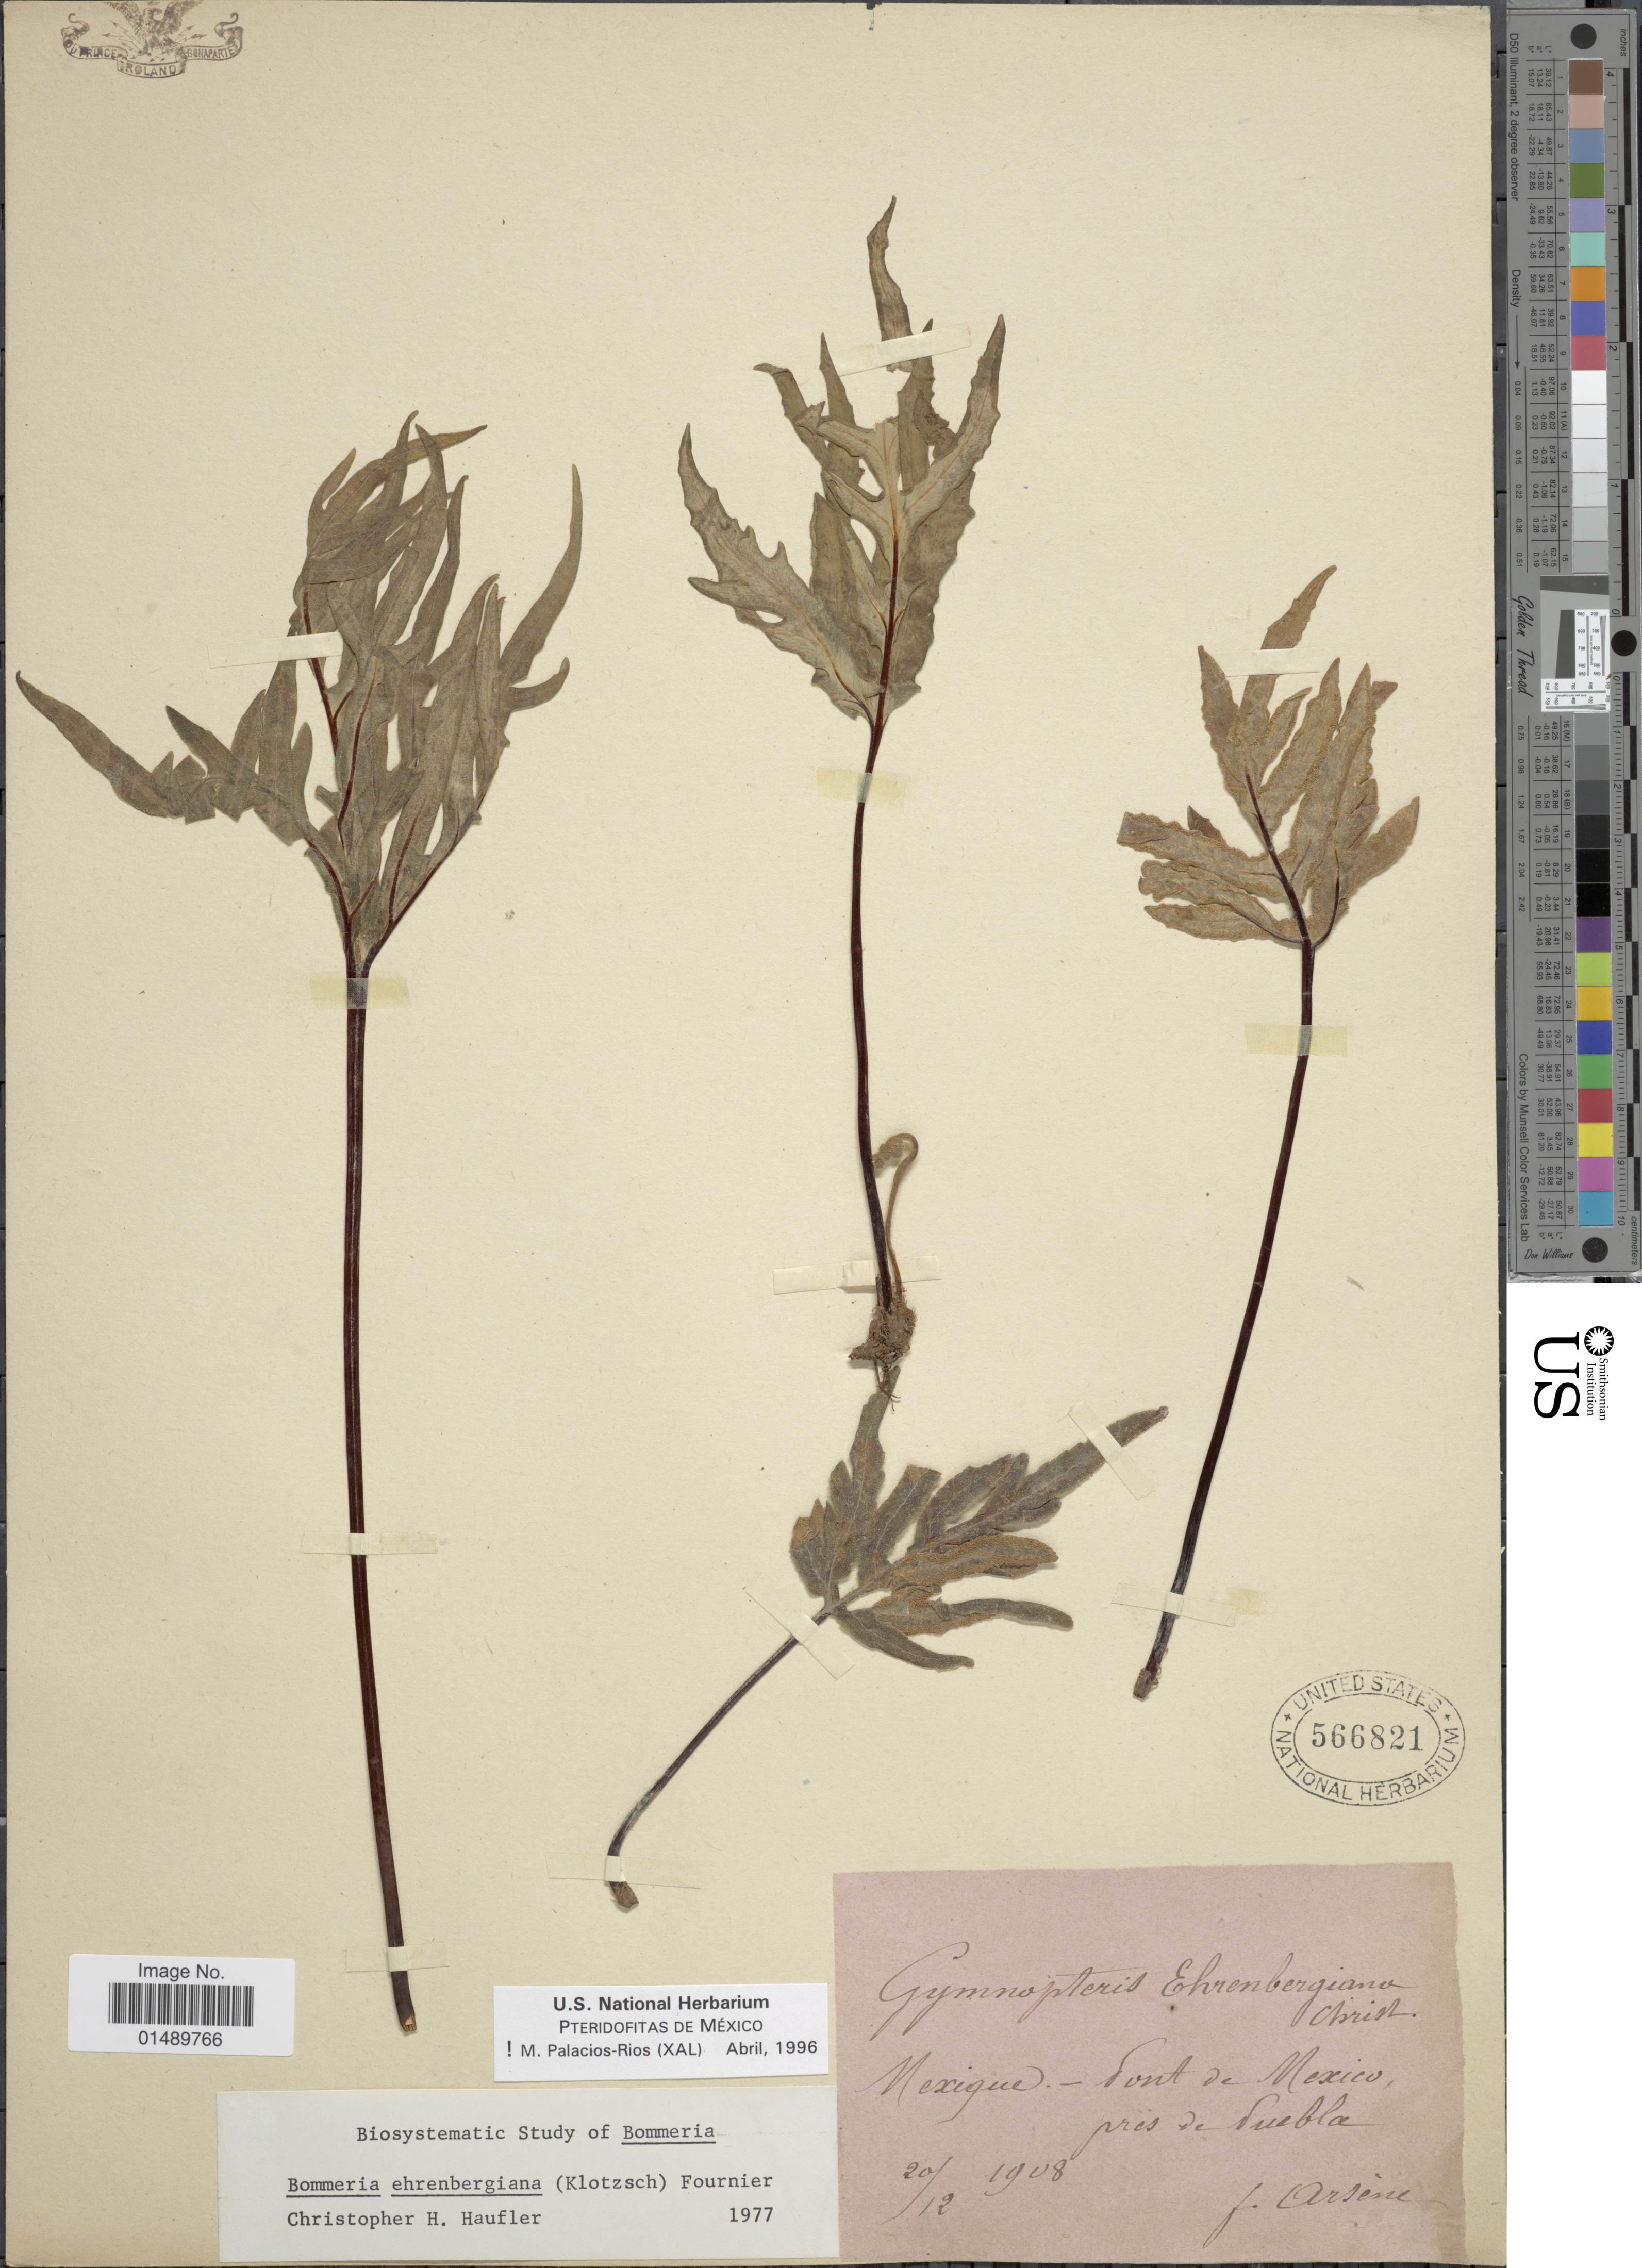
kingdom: Plantae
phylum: Tracheophyta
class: Polypodiopsida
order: Polypodiales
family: Pteridaceae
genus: Bommeria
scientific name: Bommeria ehrenbergiana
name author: (Klotzsch) Underw.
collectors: -- Arsène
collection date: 1908-12-20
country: Mexico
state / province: Puebla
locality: Mexique, Pont de Mexico, pres de Puebla.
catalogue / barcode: US 566821